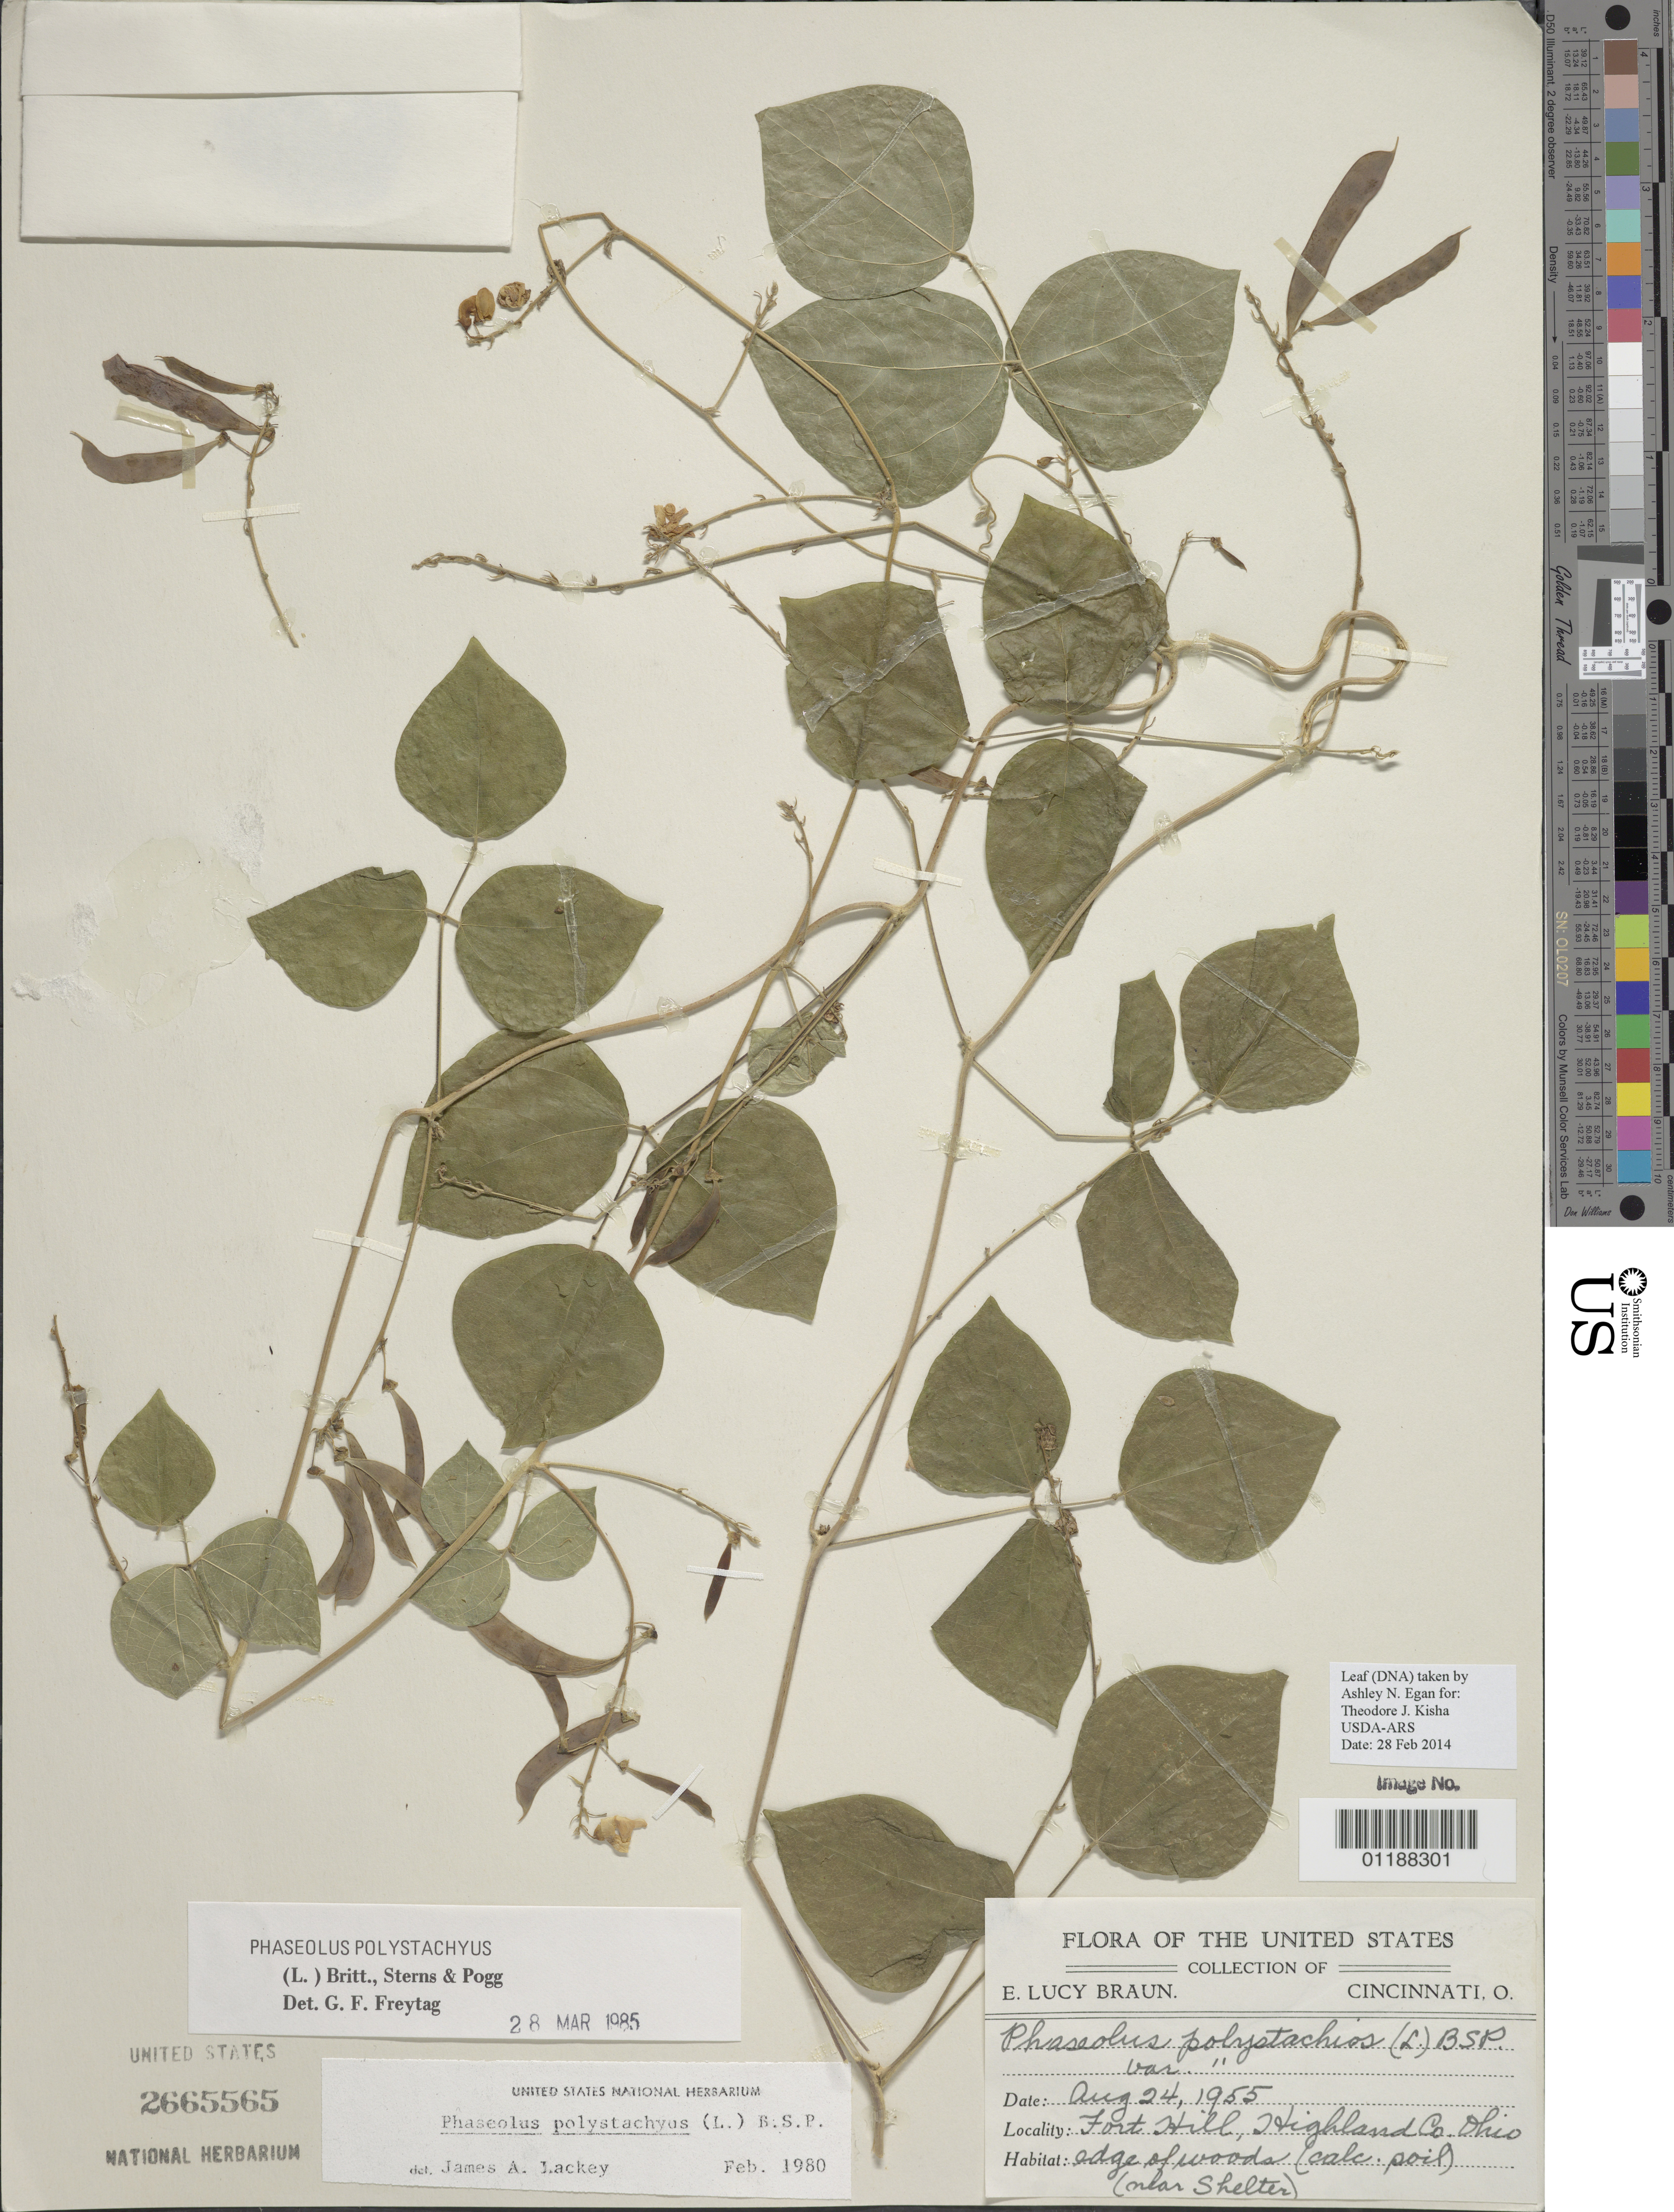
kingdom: Plantae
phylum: Tracheophyta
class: Magnoliopsida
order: Fabales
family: Fabaceae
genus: Phaseolus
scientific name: Phaseolus polystachios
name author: (L.) Britton, Stearns & Poggenb.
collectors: E. L. Braun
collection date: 1955-08-24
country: United States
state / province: Ohio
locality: Fort Hill, Highland Co., edge of woods.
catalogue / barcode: US 2665565